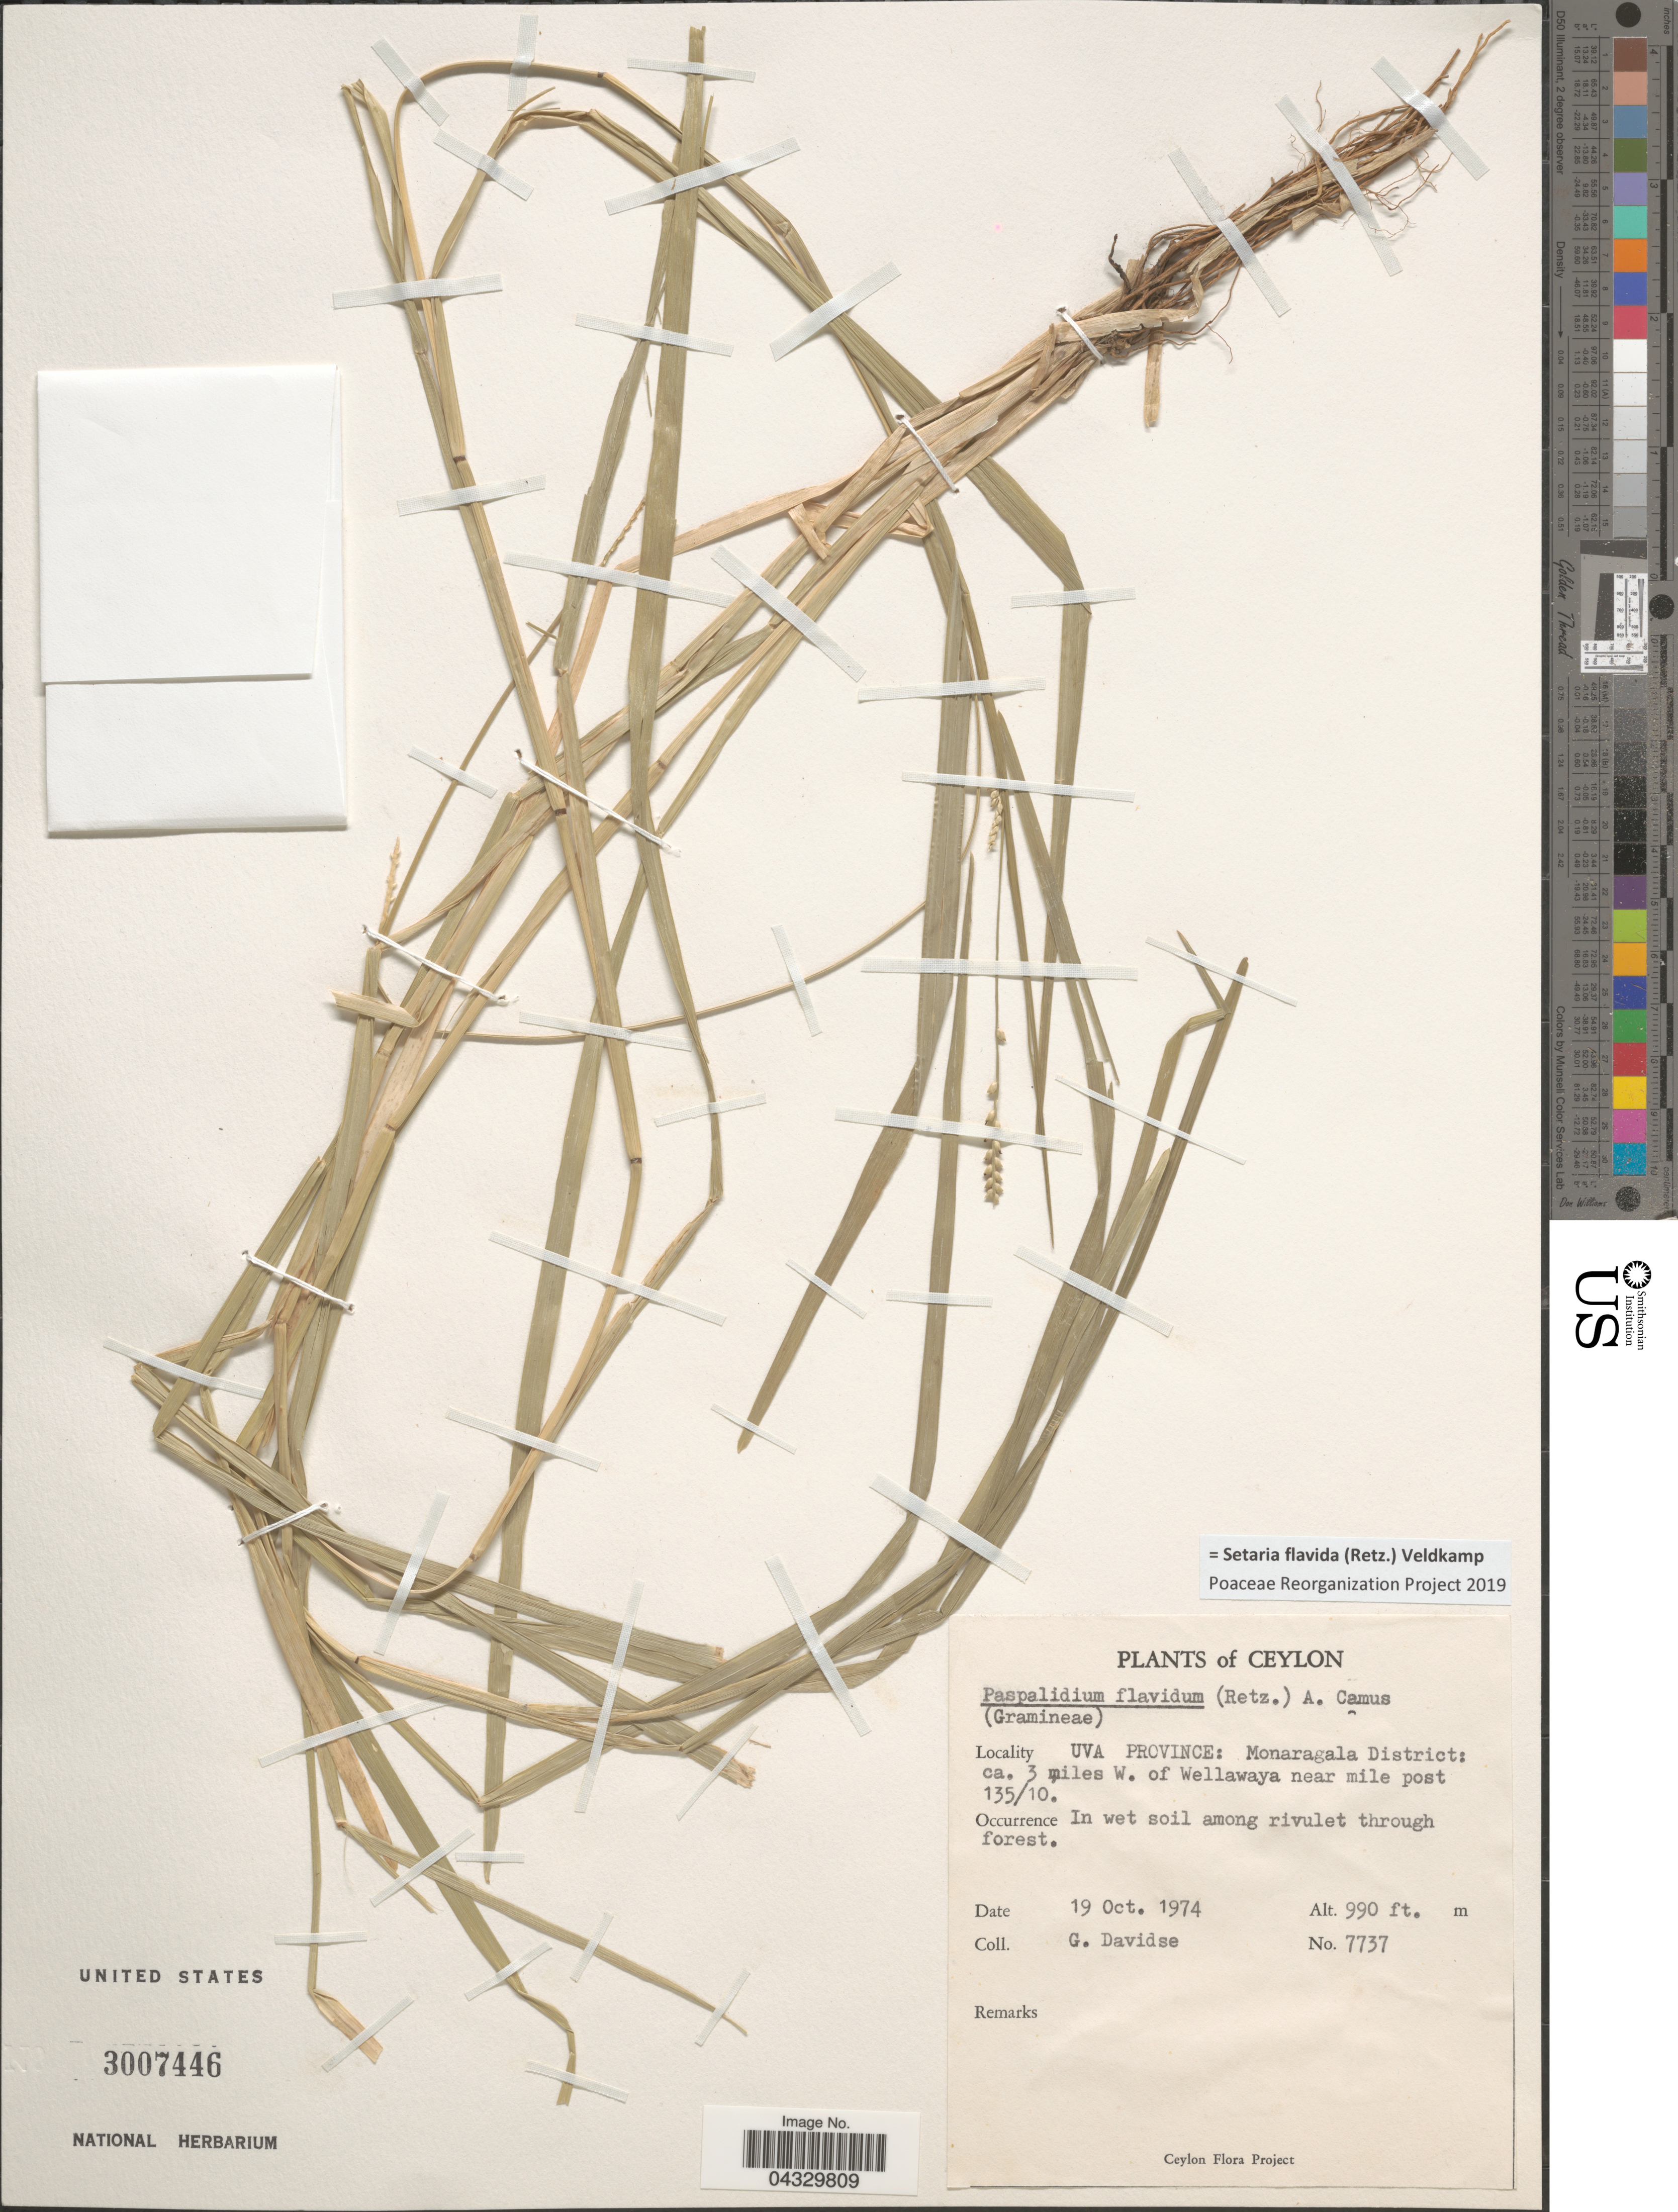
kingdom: Plantae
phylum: Tracheophyta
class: Liliopsida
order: Poales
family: Poaceae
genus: Setaria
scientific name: Setaria flavida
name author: (Retz.) Veldkamp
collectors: G. Davidse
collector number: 7737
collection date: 1974-10-19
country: Sri Lanka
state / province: Uva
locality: Ceylon. Monaragala District: ca. 3 miles W. of Wellawaya near mile post 135/10.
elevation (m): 302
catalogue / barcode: US 3007446